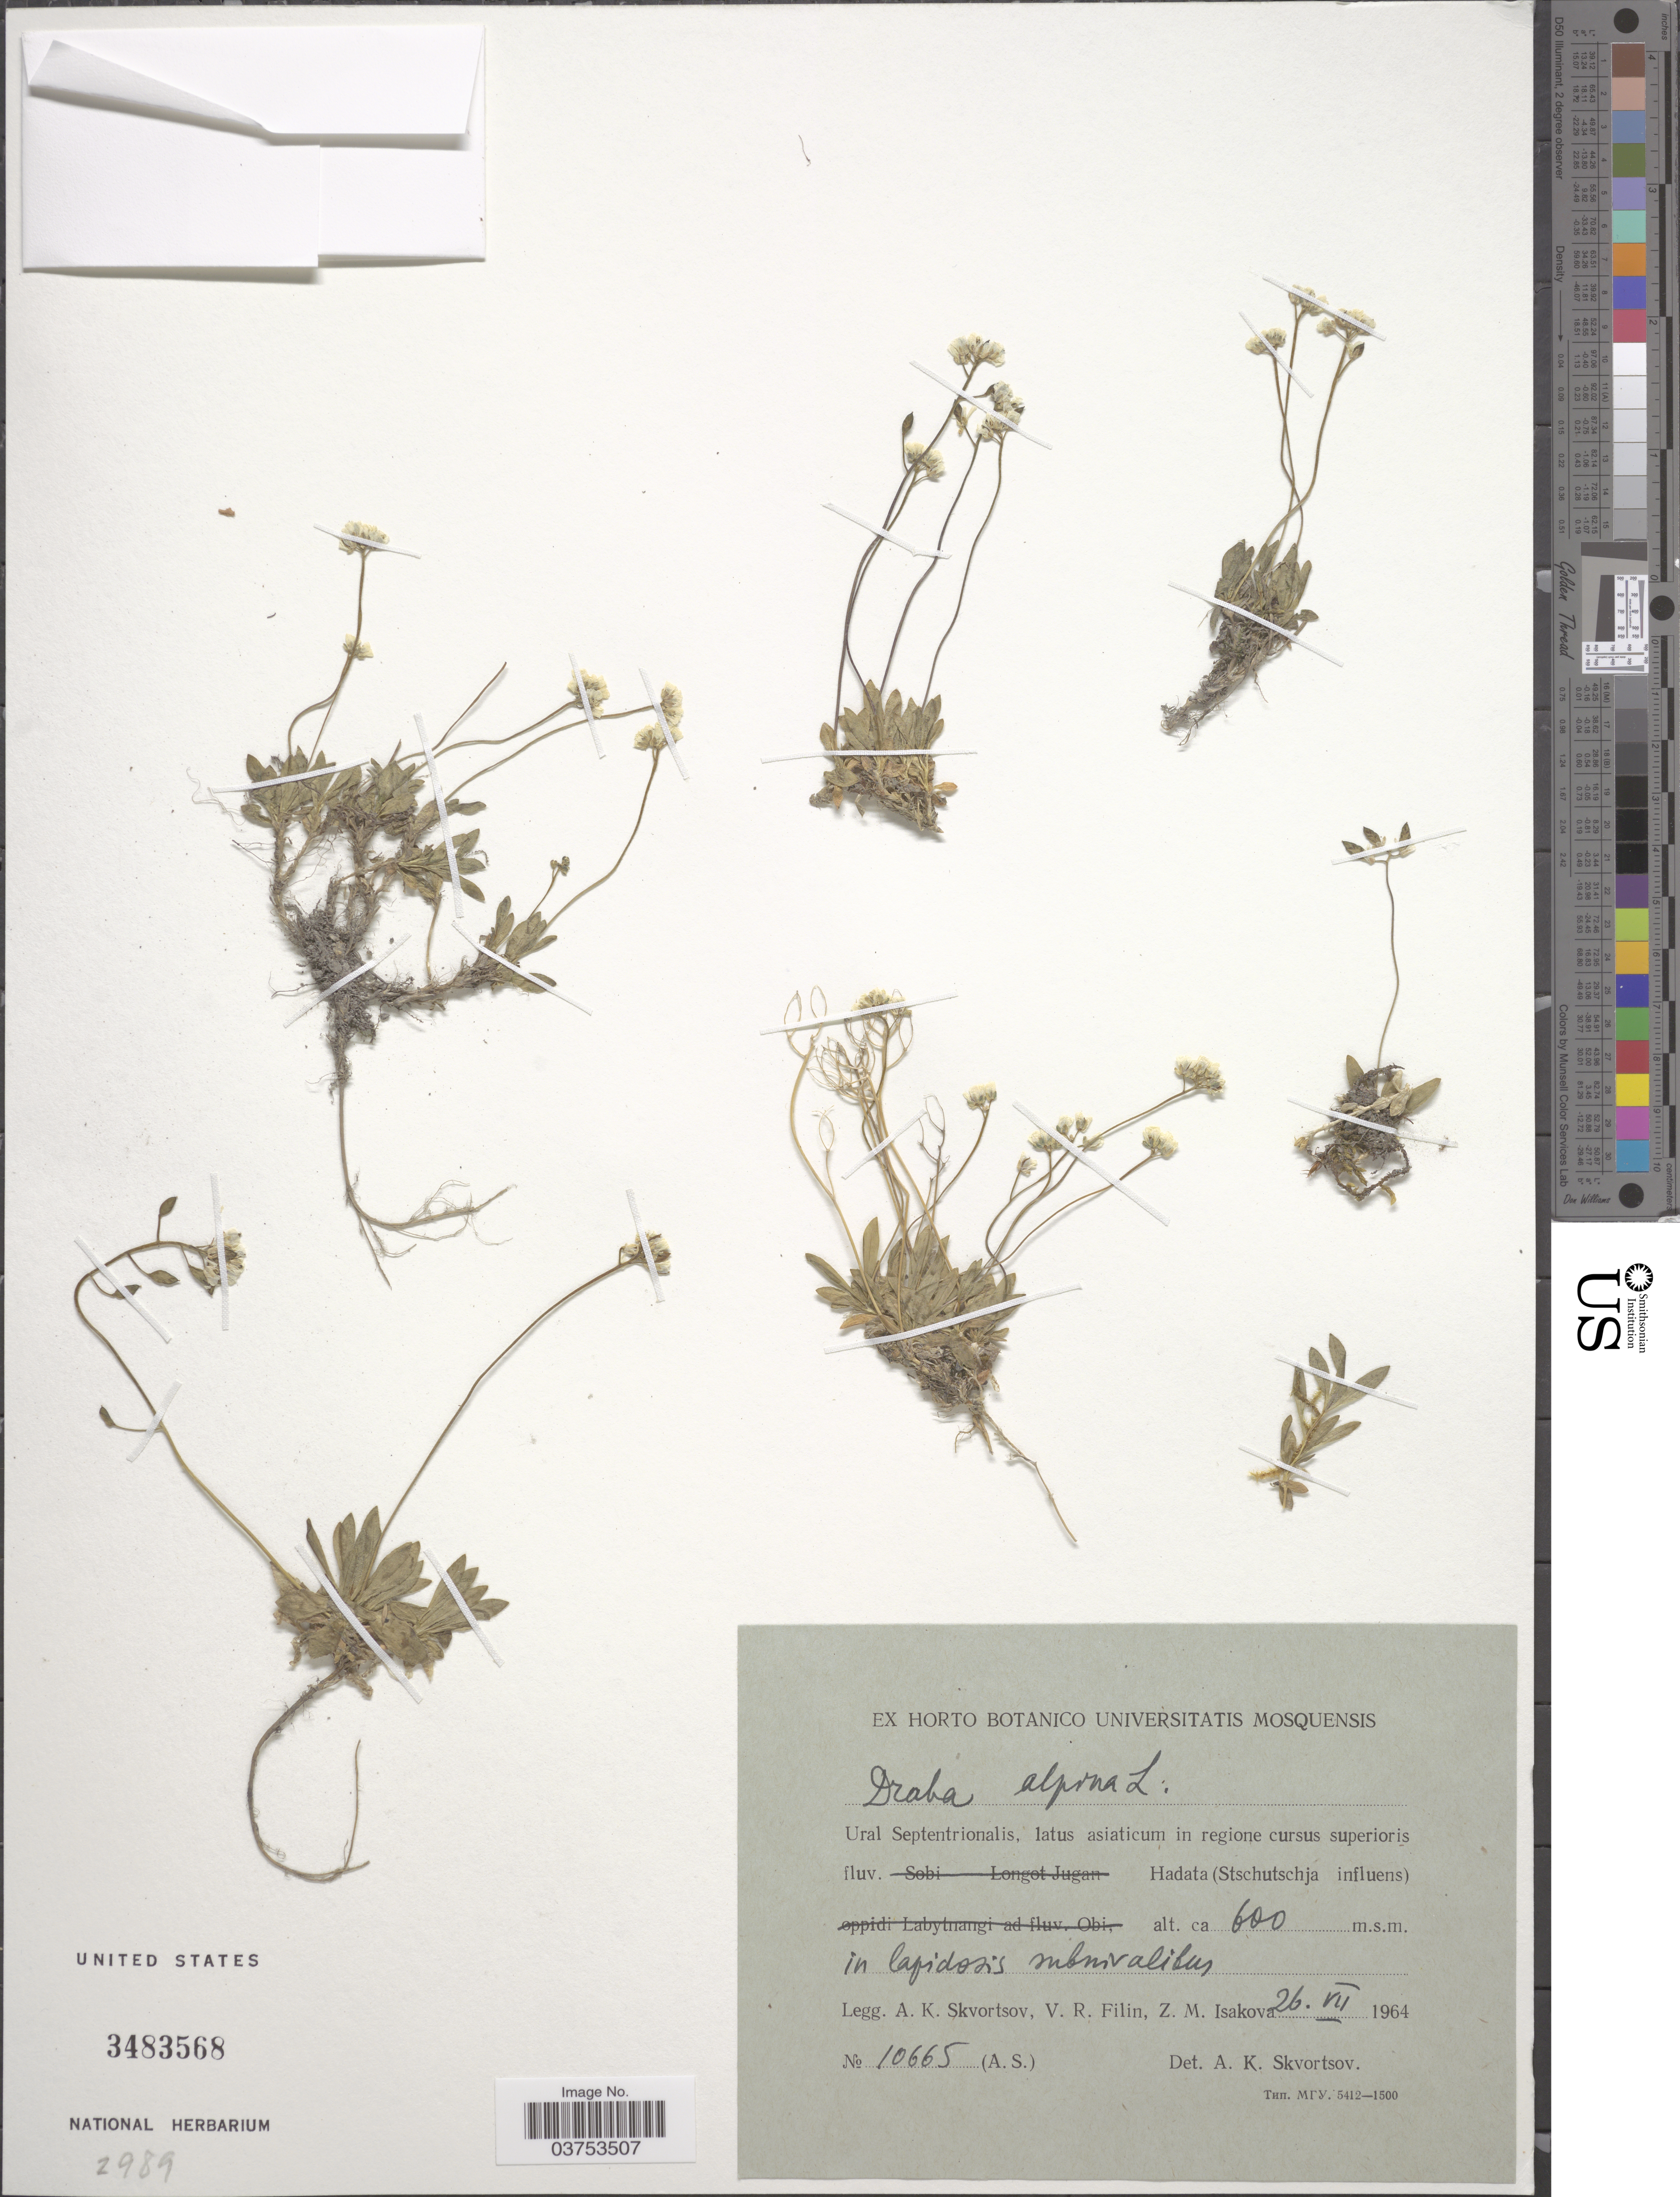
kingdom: Plantae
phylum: Tracheophyta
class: Magnoliopsida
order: Brassicales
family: Brassicaceae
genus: Draba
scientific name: Draba alpina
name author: L.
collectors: A. K. Skvortsov, V. Filin & Z. Isakova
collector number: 10665 (A.S.)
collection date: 1964-07-26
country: Russian Federation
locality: Ural Septentrionalis, latus asiaticum in regione cursus superioris fluv. Hadata (Stschutschja influens).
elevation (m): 600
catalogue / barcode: US 3483568